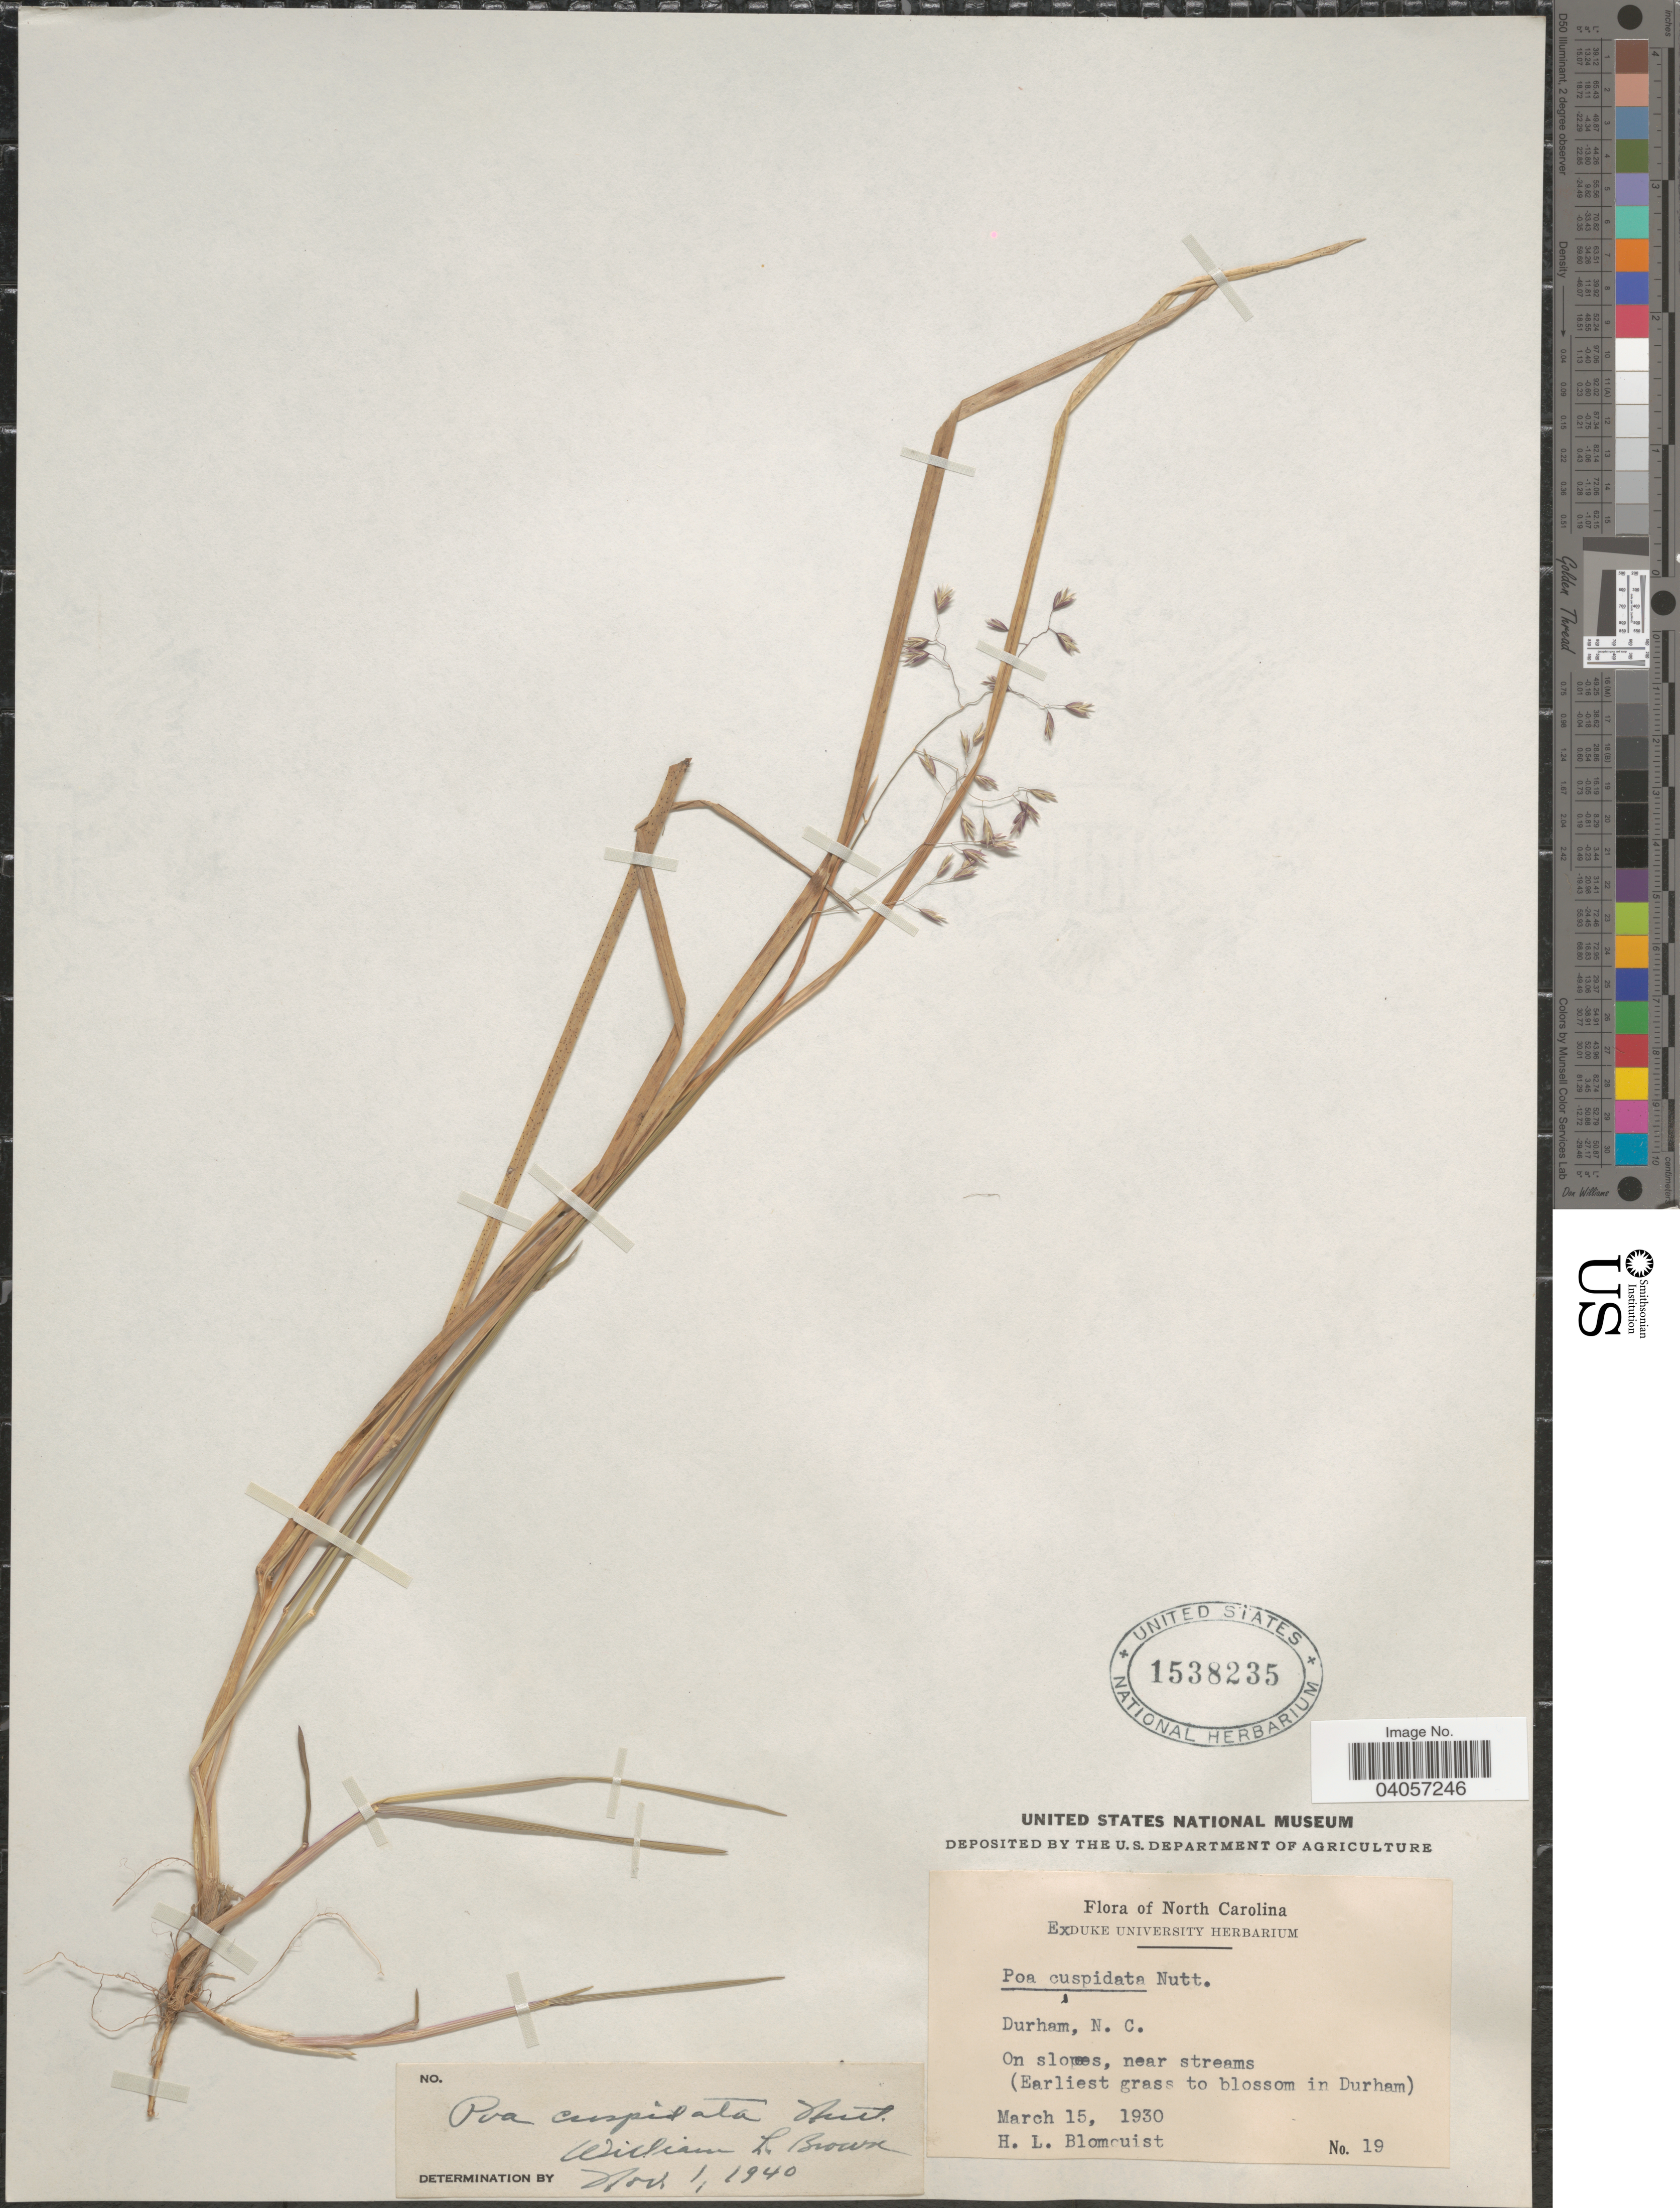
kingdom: Plantae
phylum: Tracheophyta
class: Liliopsida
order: Poales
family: Poaceae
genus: Poa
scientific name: Poa cuspidata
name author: Nutt.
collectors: H. Blomquist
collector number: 19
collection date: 1930-03-15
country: United States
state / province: North Carolina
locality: Durham. On slopes, near streams (Earliest grass to blossom in Durham).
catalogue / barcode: US 1538235